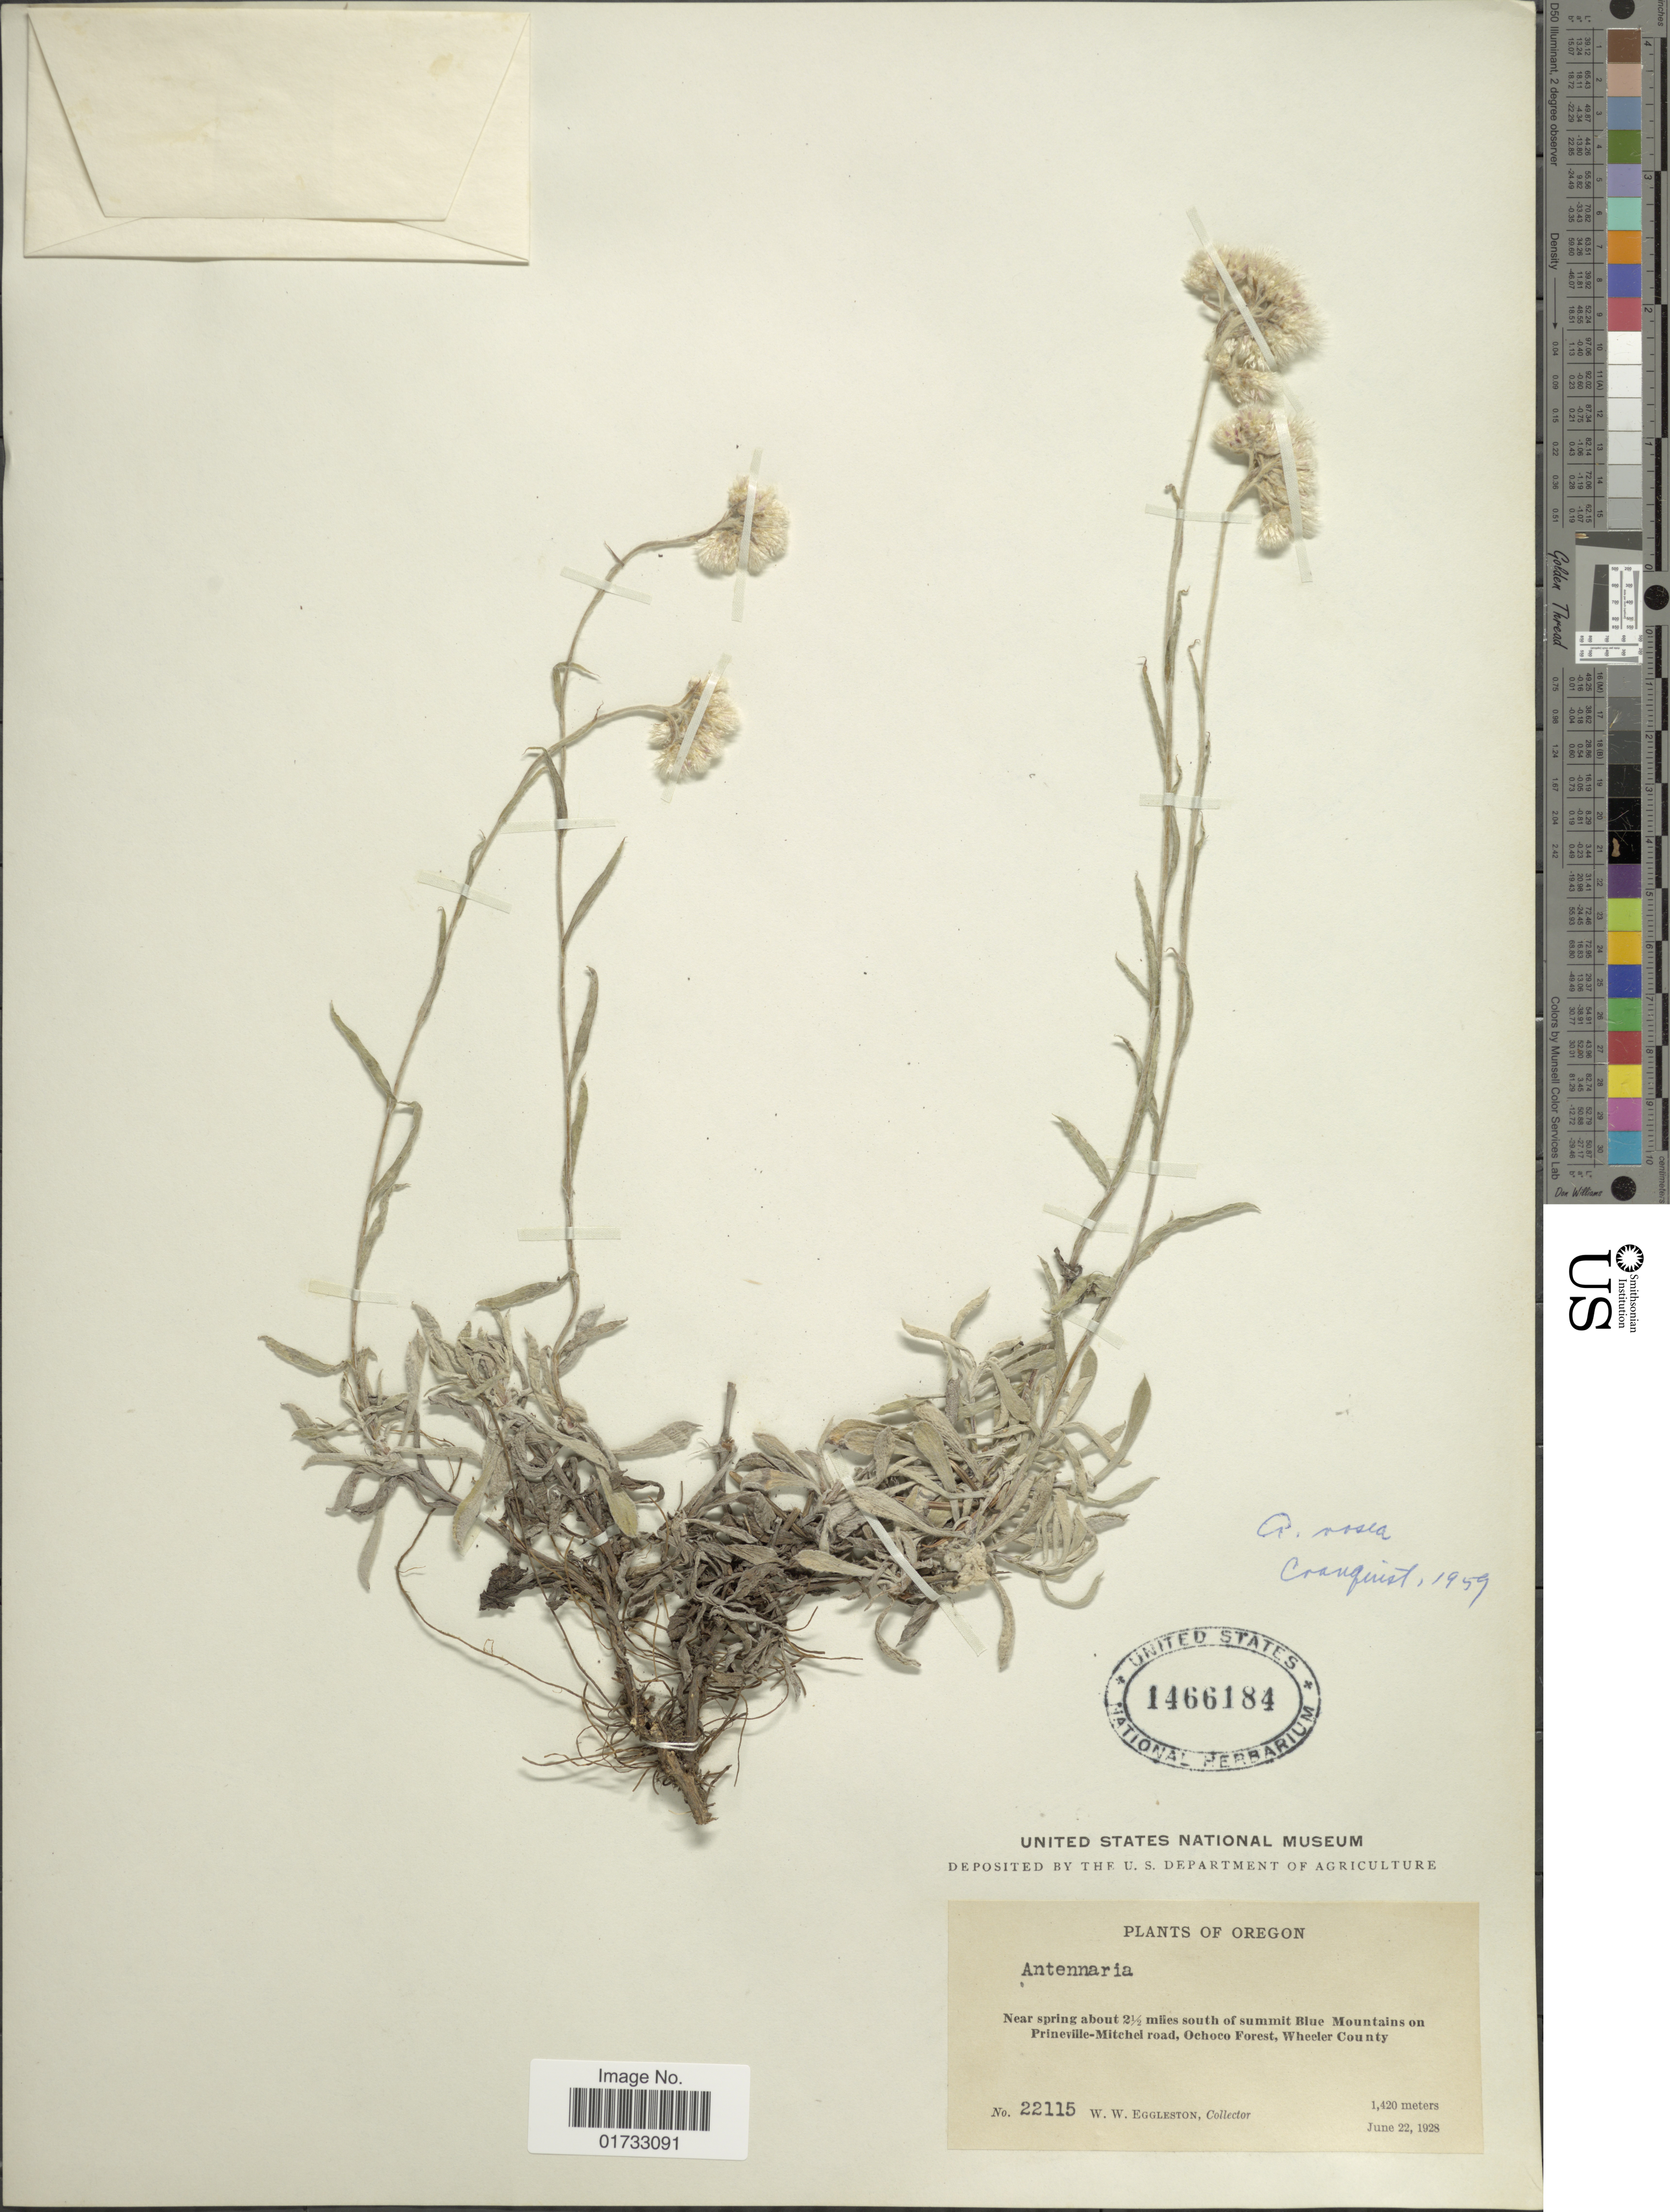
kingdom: Plantae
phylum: Tracheophyta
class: Magnoliopsida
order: Asterales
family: Asteraceae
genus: Antennaria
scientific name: Antennaria rosea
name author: Greene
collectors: W. W. Eggleston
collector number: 22115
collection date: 1928-06-22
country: United States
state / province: Oregon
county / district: Wheeler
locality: Near spring about 2½ miles south of summit Blue Mountains on Prineville-Mitchel road, Ochoco Forest, Wheeler County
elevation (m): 1420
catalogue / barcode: US 1466184